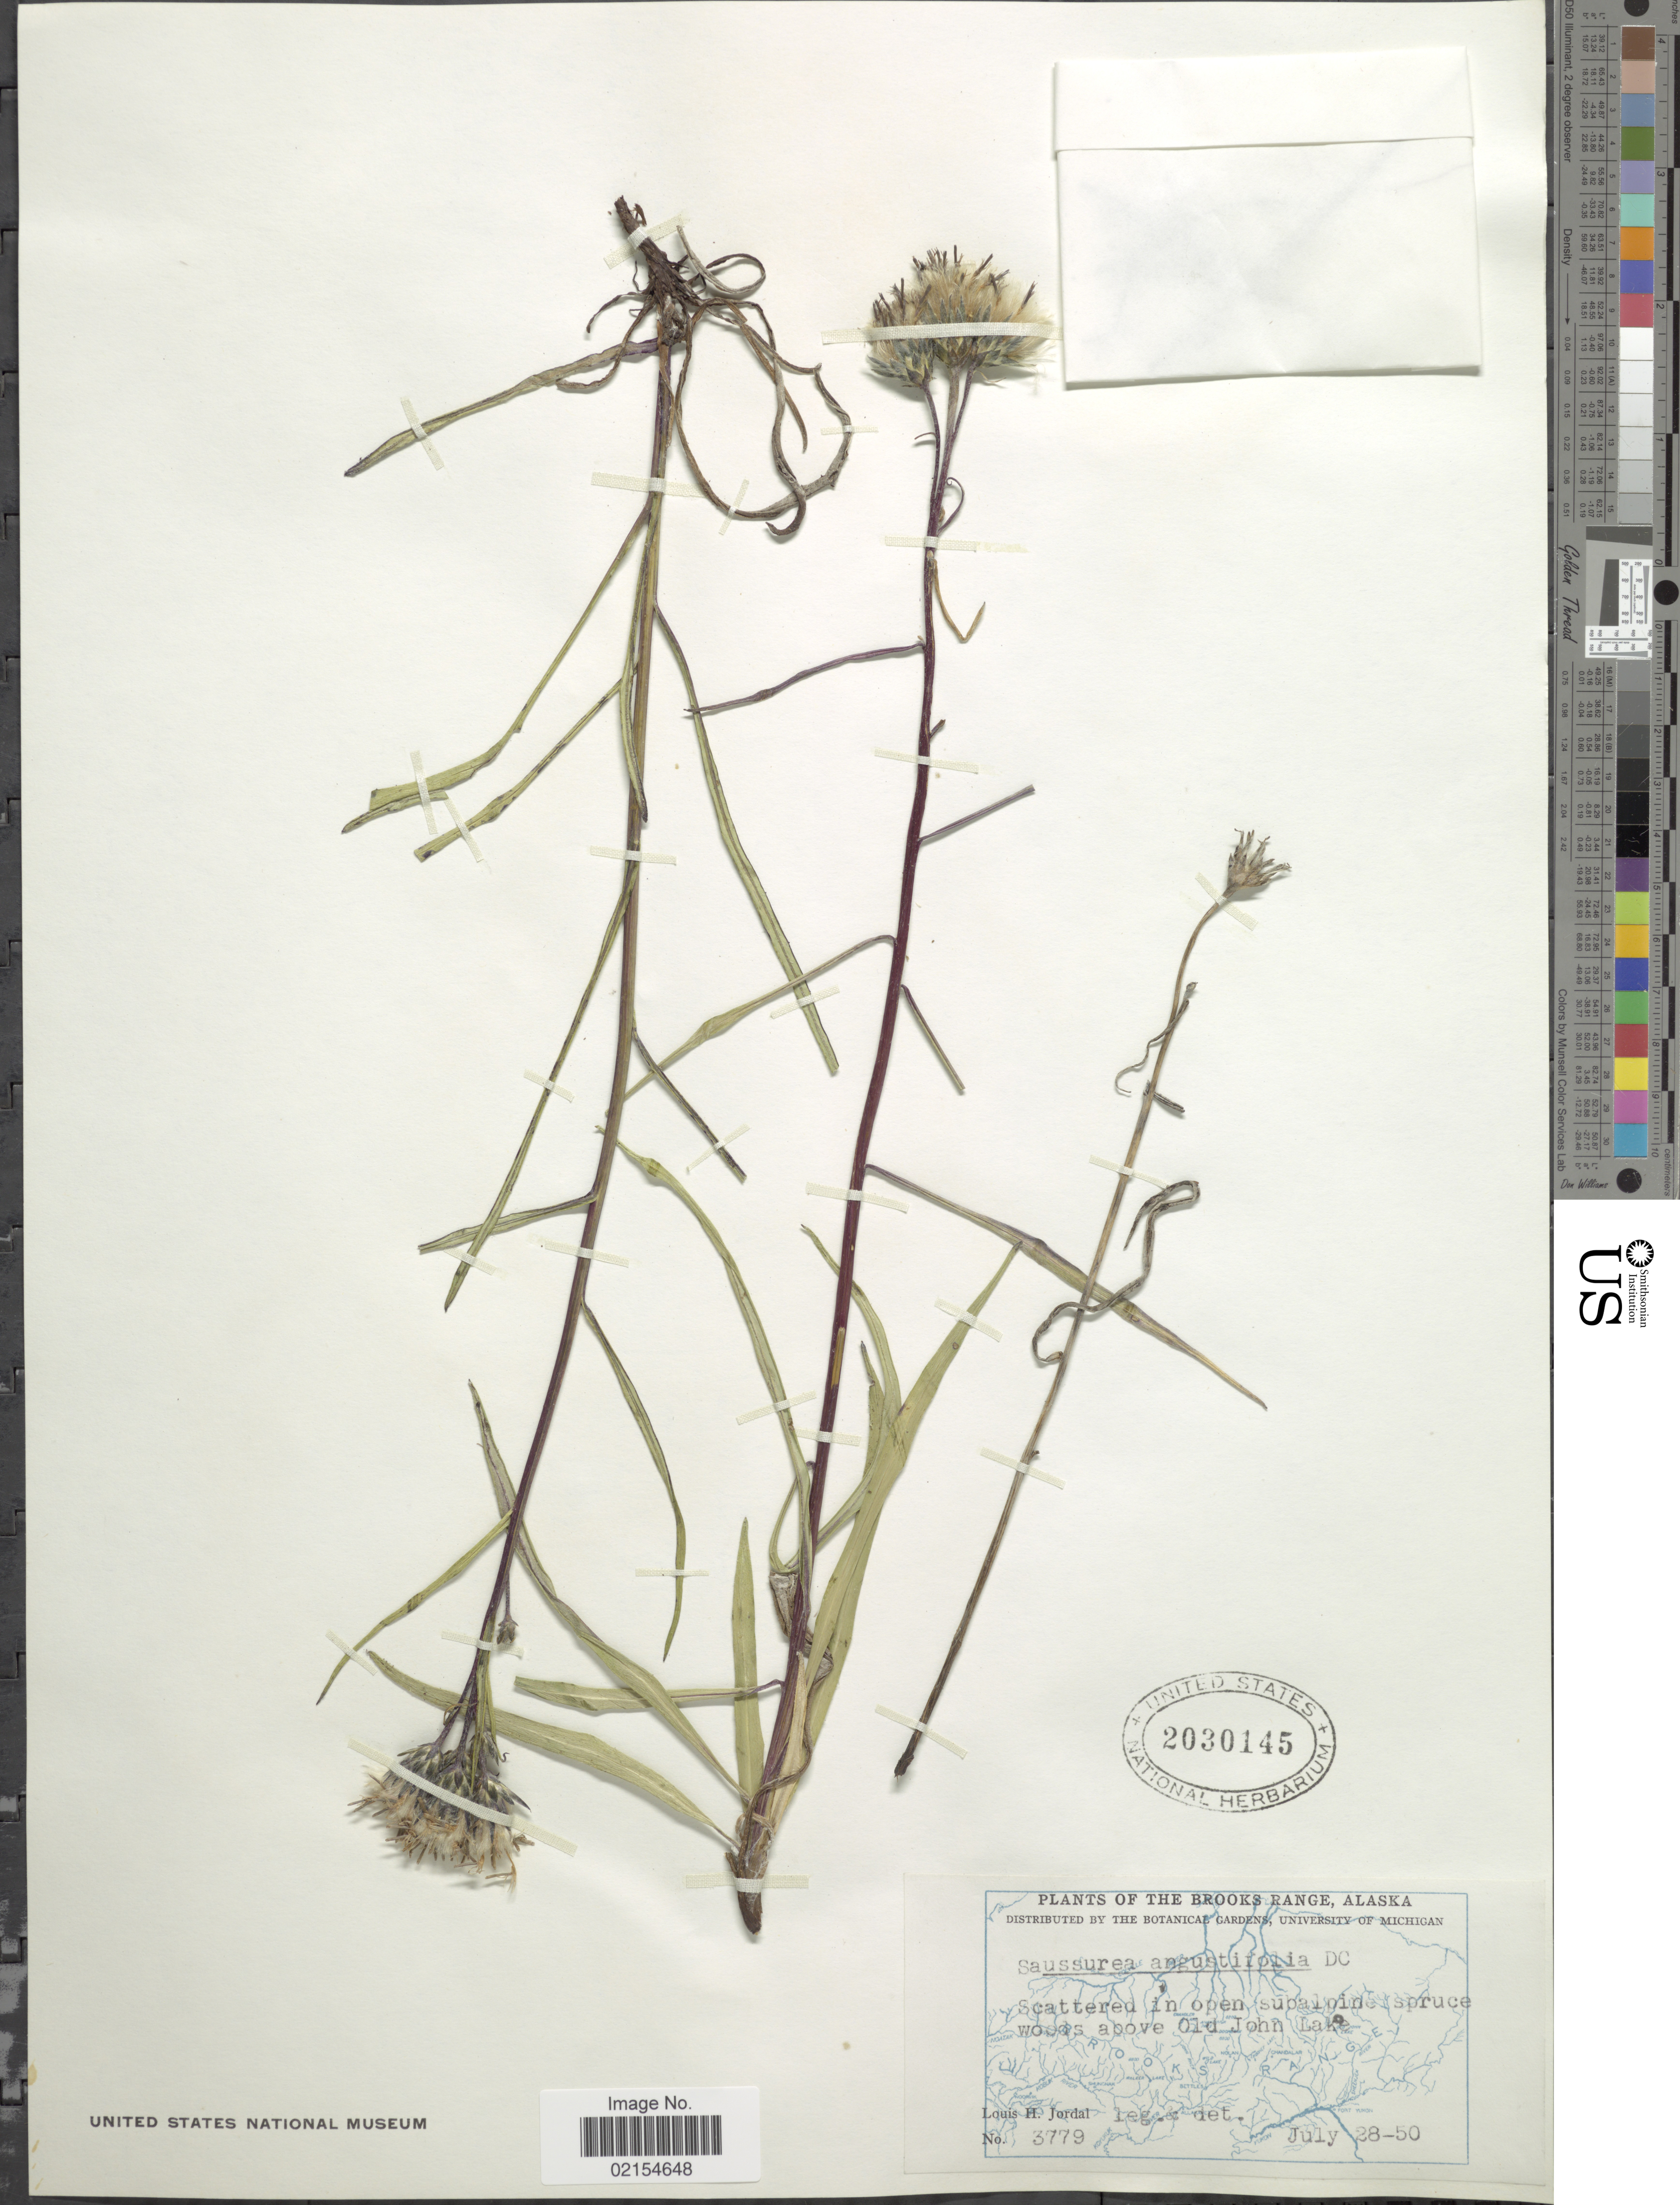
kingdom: Plantae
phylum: Tracheophyta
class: Magnoliopsida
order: Asterales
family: Asteraceae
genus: Saussurea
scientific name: Saussurea angustifolia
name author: (L.) DC.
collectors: L. Jordal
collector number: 3779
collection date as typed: Transcribed d/m/y: 28/7/50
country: United States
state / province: Alaska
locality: The Brooks Range, Alaska, Scattered in open subalpine spruce woods above Old John Lake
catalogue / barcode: US 2030145